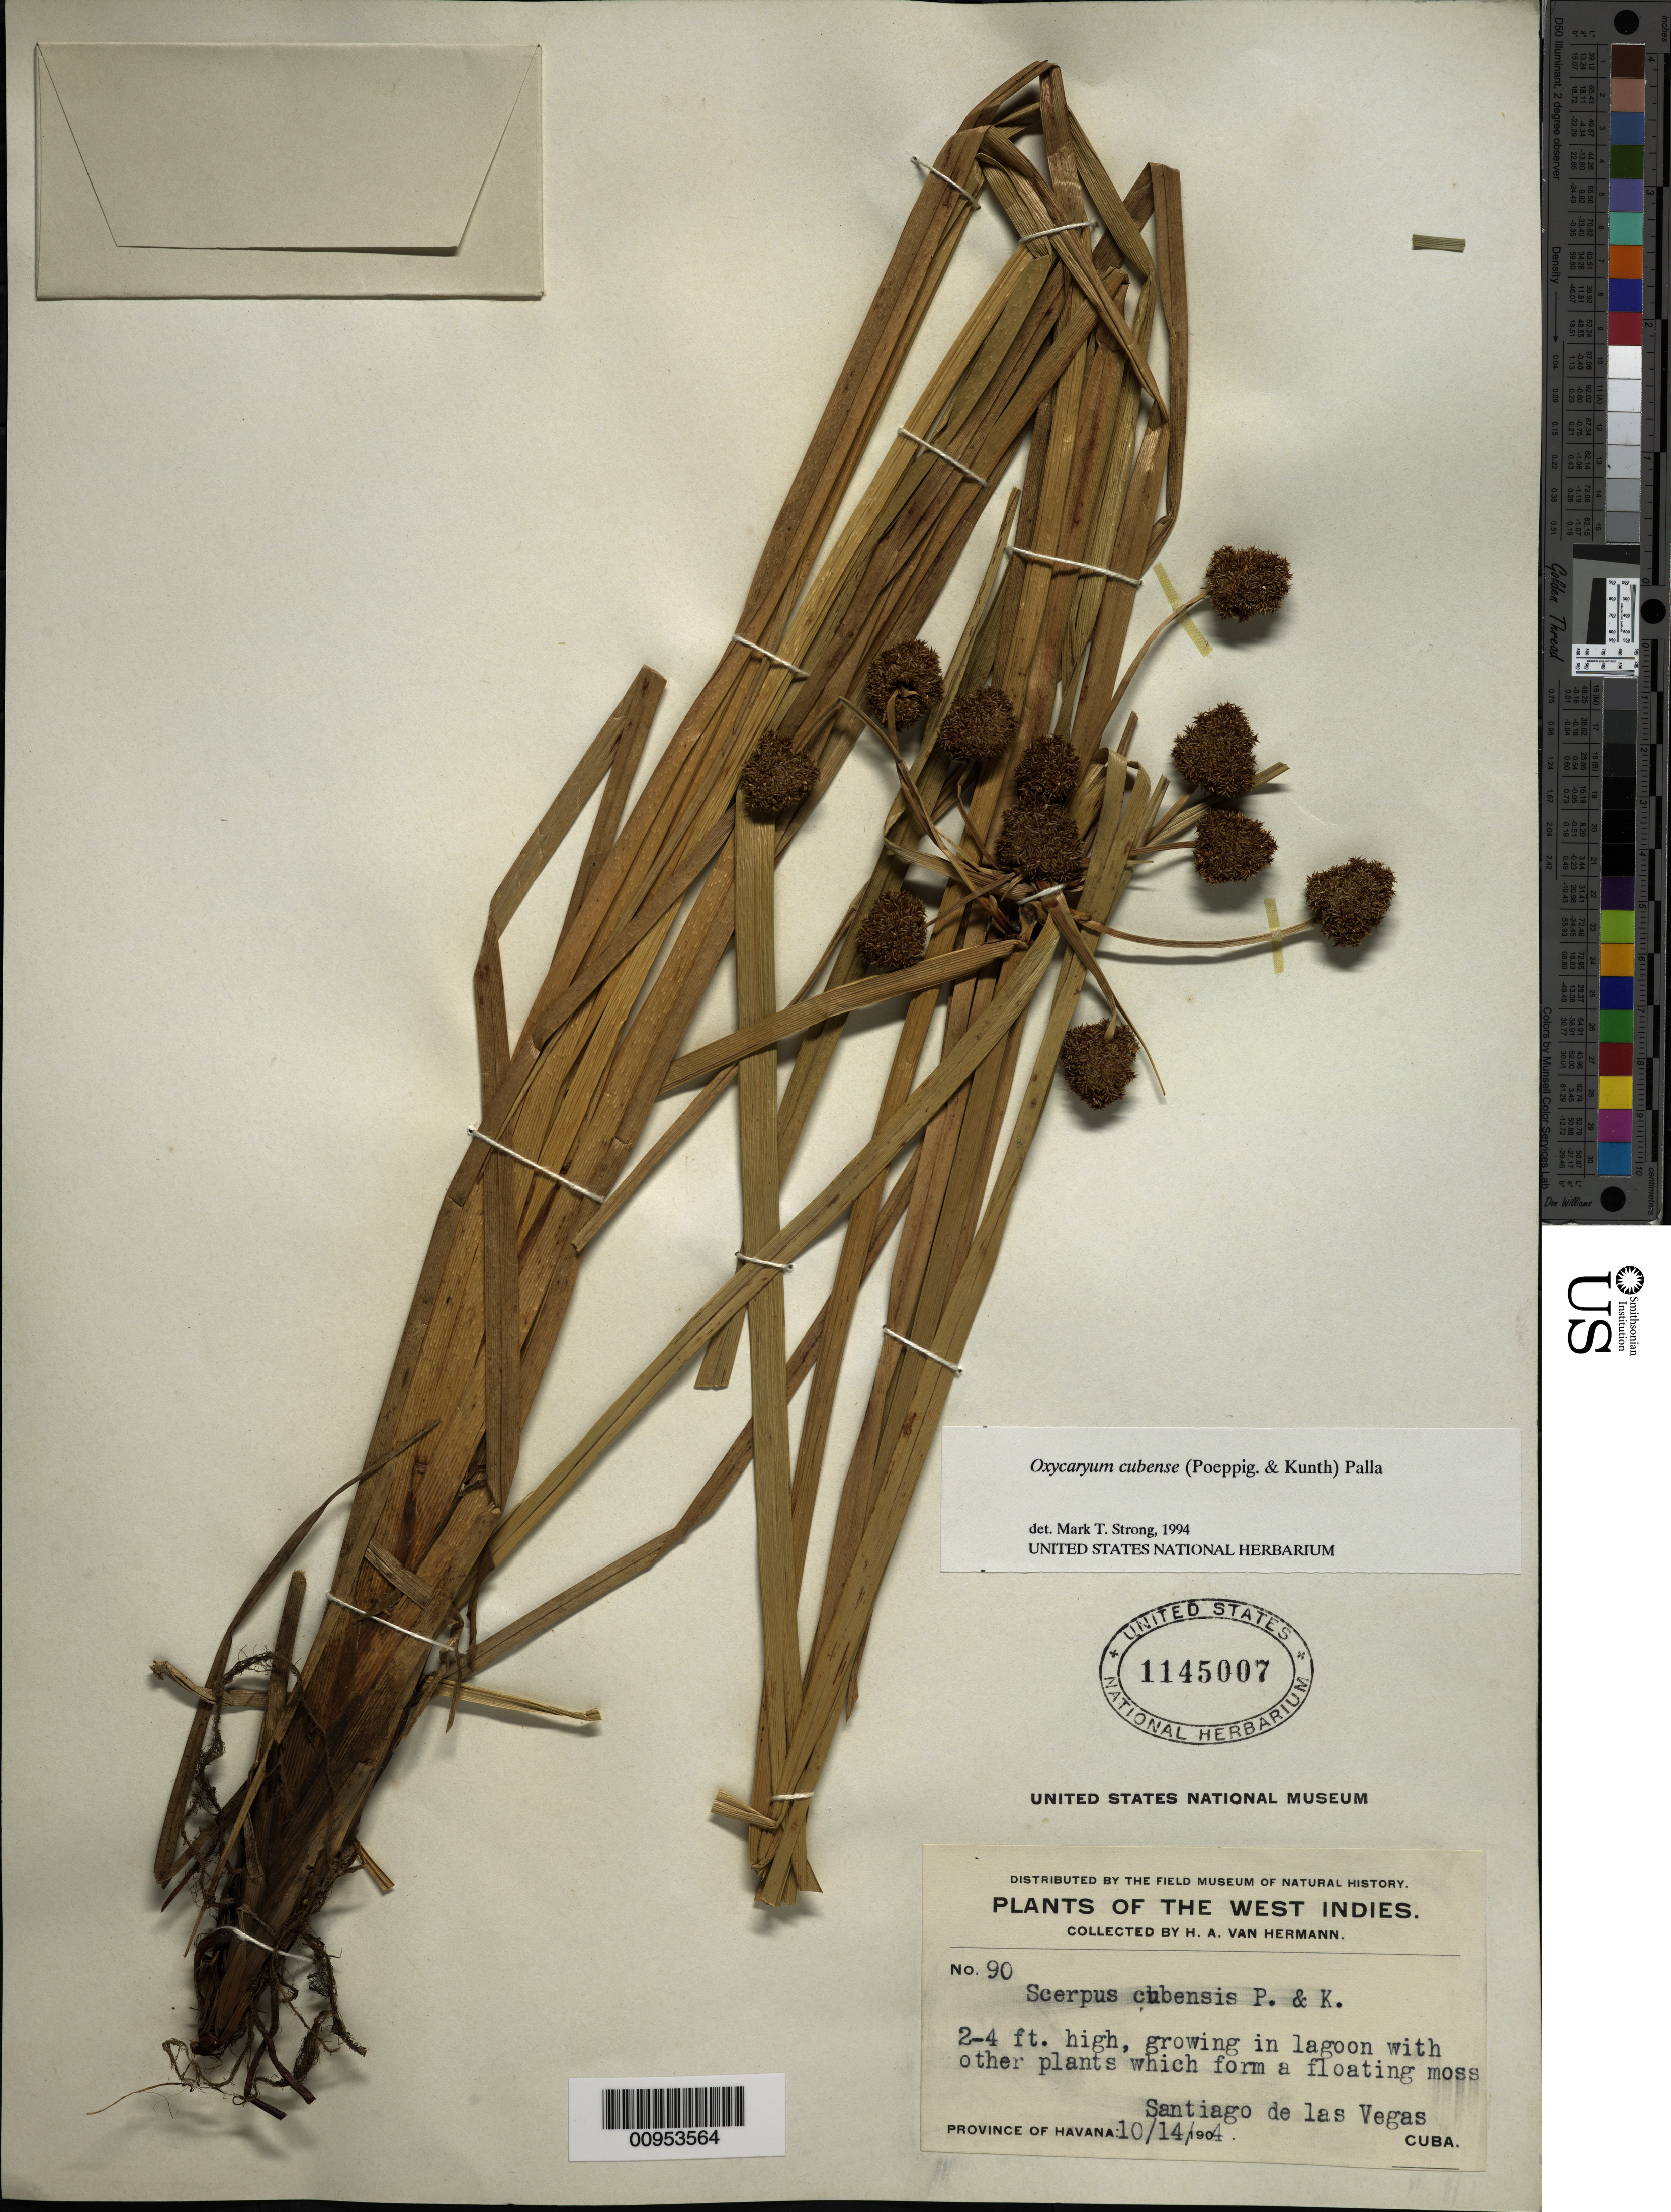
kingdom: Plantae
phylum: Tracheophyta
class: Liliopsida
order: Poales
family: Cyperaceae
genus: Cyperus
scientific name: Cyperus blepharoleptos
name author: Steud.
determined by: Strong, M. T., (US), Smithsonian Institution - National Museum of Natural History (UNITED STATES)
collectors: H. A. Van Hermann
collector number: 90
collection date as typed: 14 Oct 1904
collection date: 1904-10-14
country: Cuba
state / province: La Habana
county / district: Municipio Boyeros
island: Cuba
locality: Santiago de las Vegas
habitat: Growing in lagoon with other plants which form a floating moss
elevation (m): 97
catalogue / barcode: US 1145007